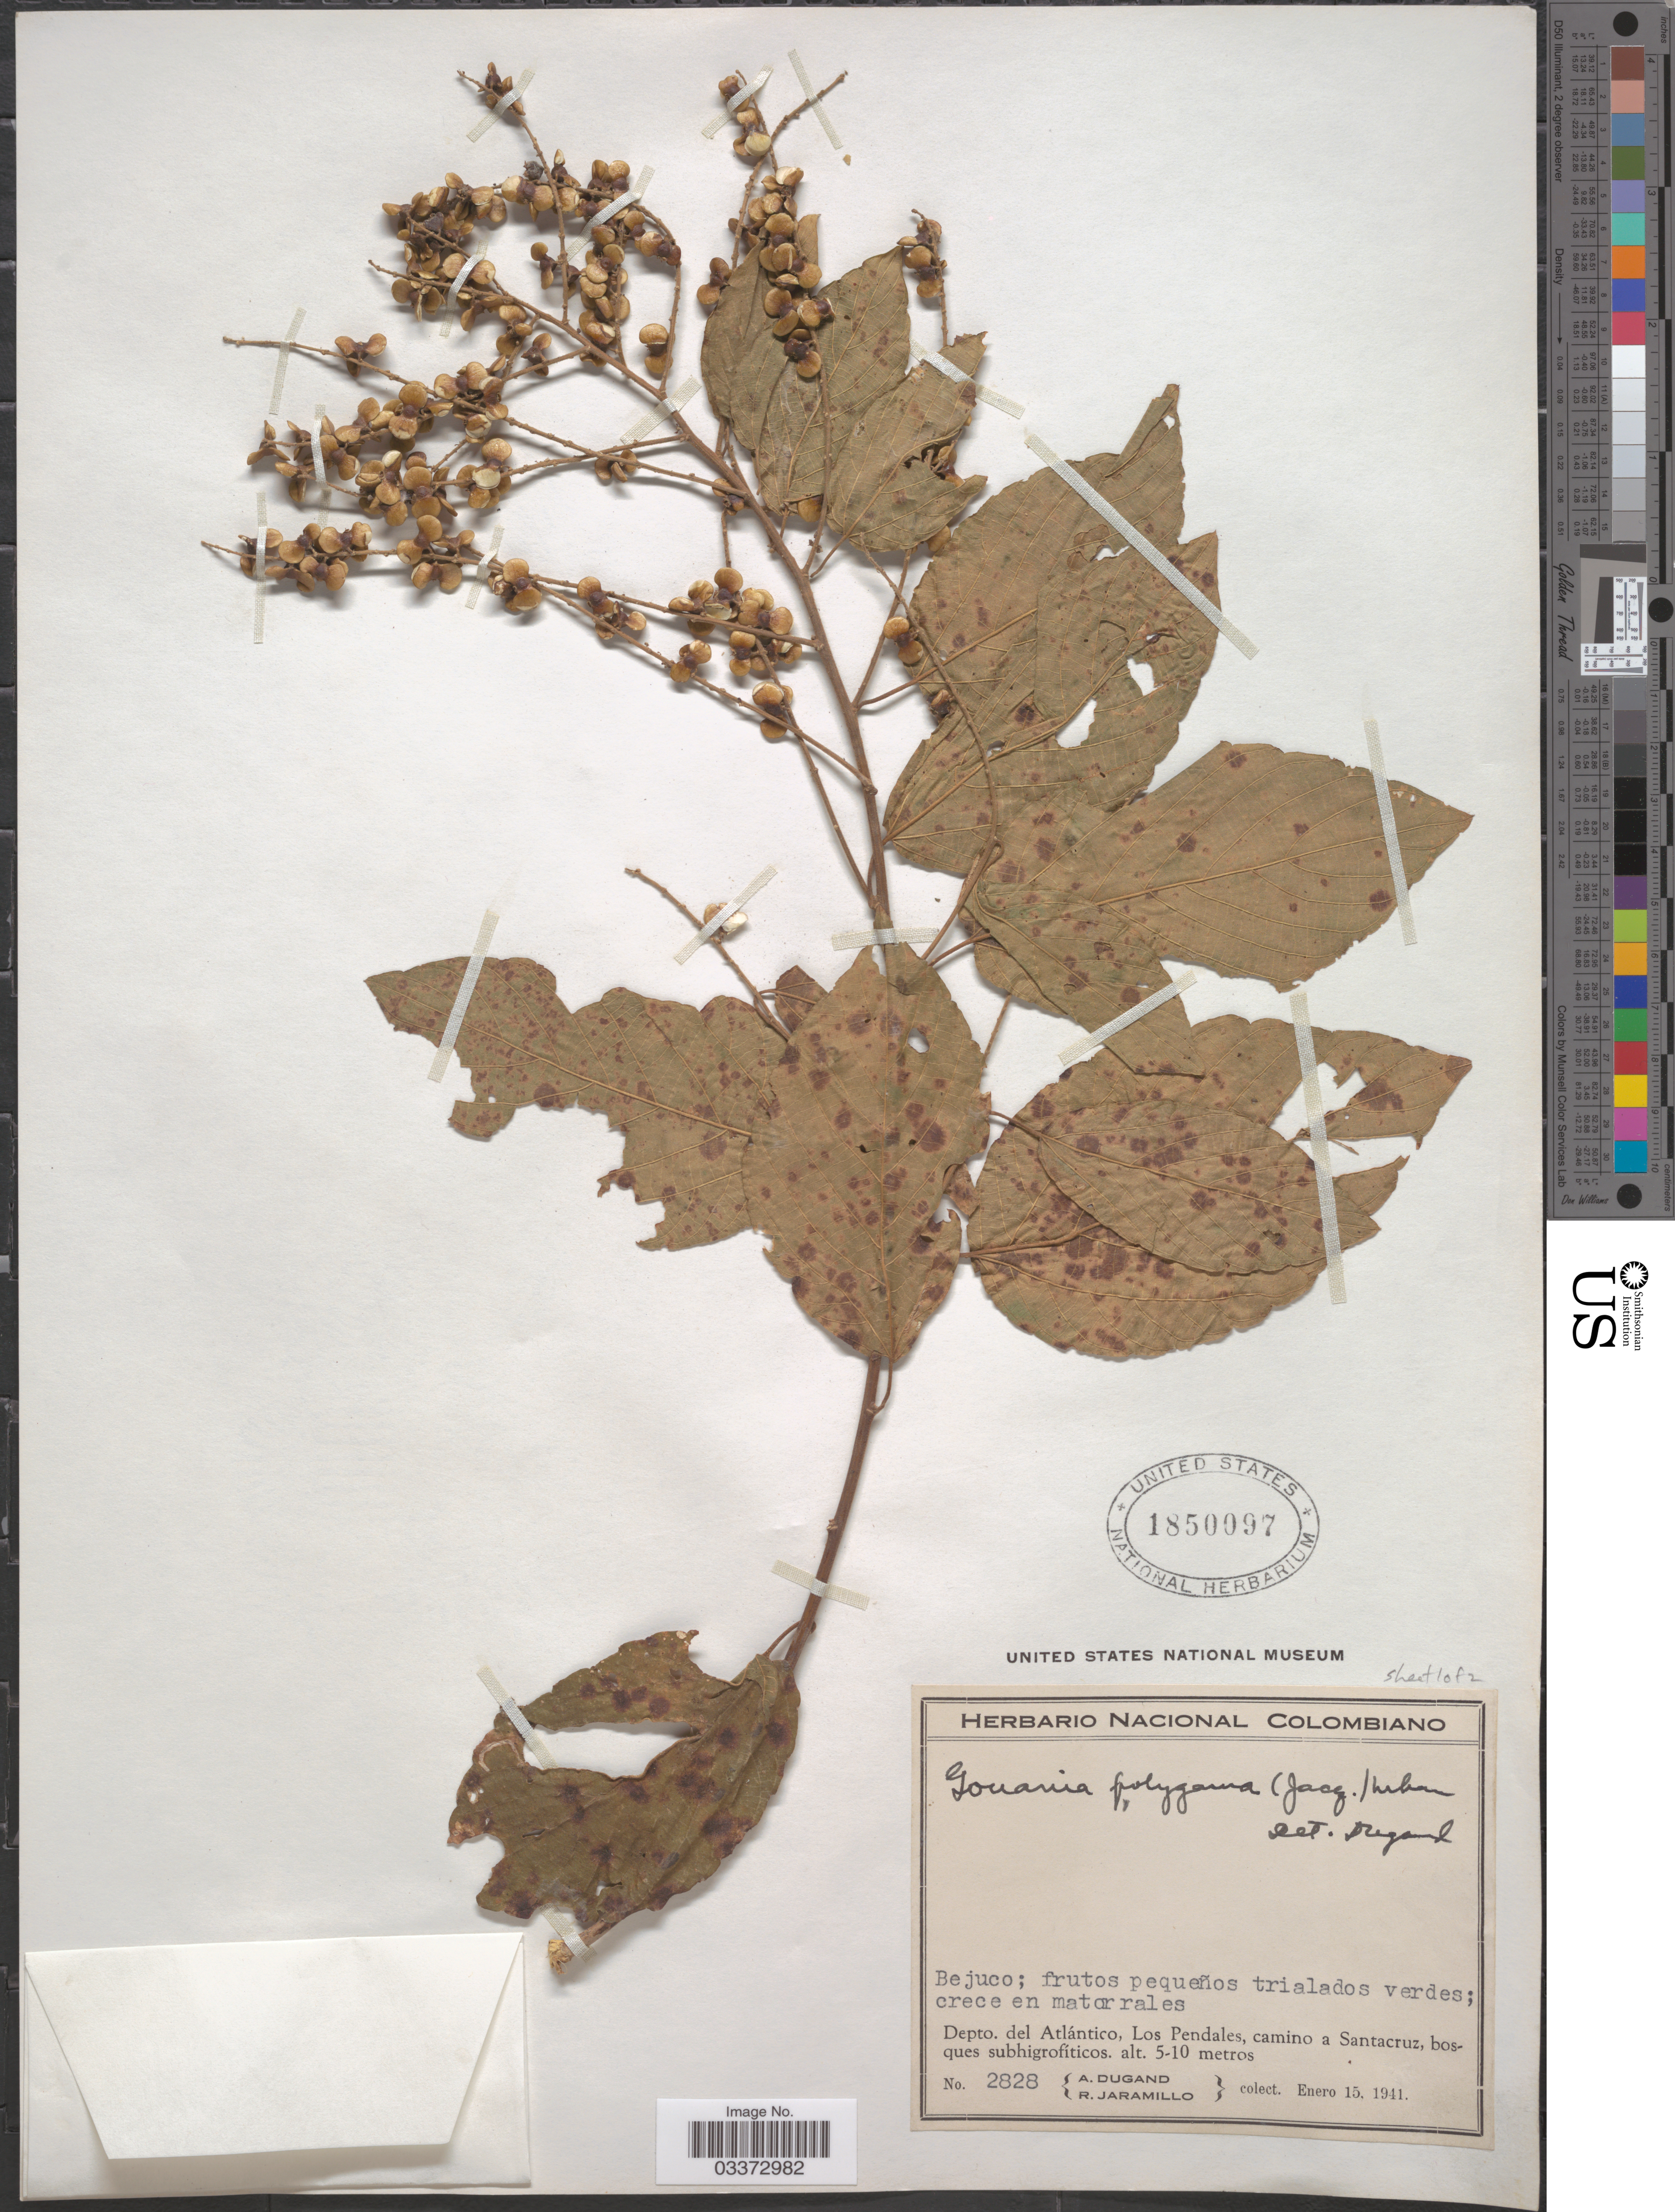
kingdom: Plantae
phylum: Tracheophyta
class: Magnoliopsida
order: Rosales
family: Rhamnaceae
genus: Gouania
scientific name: Gouania polygama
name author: (Jacq.) Urb.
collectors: A. Dugand & R. Jaramillo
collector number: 2828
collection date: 1941-01-15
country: Colombia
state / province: Atlántico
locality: Depto. Atlántico, Los Pendales, camino a Santacruz.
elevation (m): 5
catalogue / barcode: US 1850097